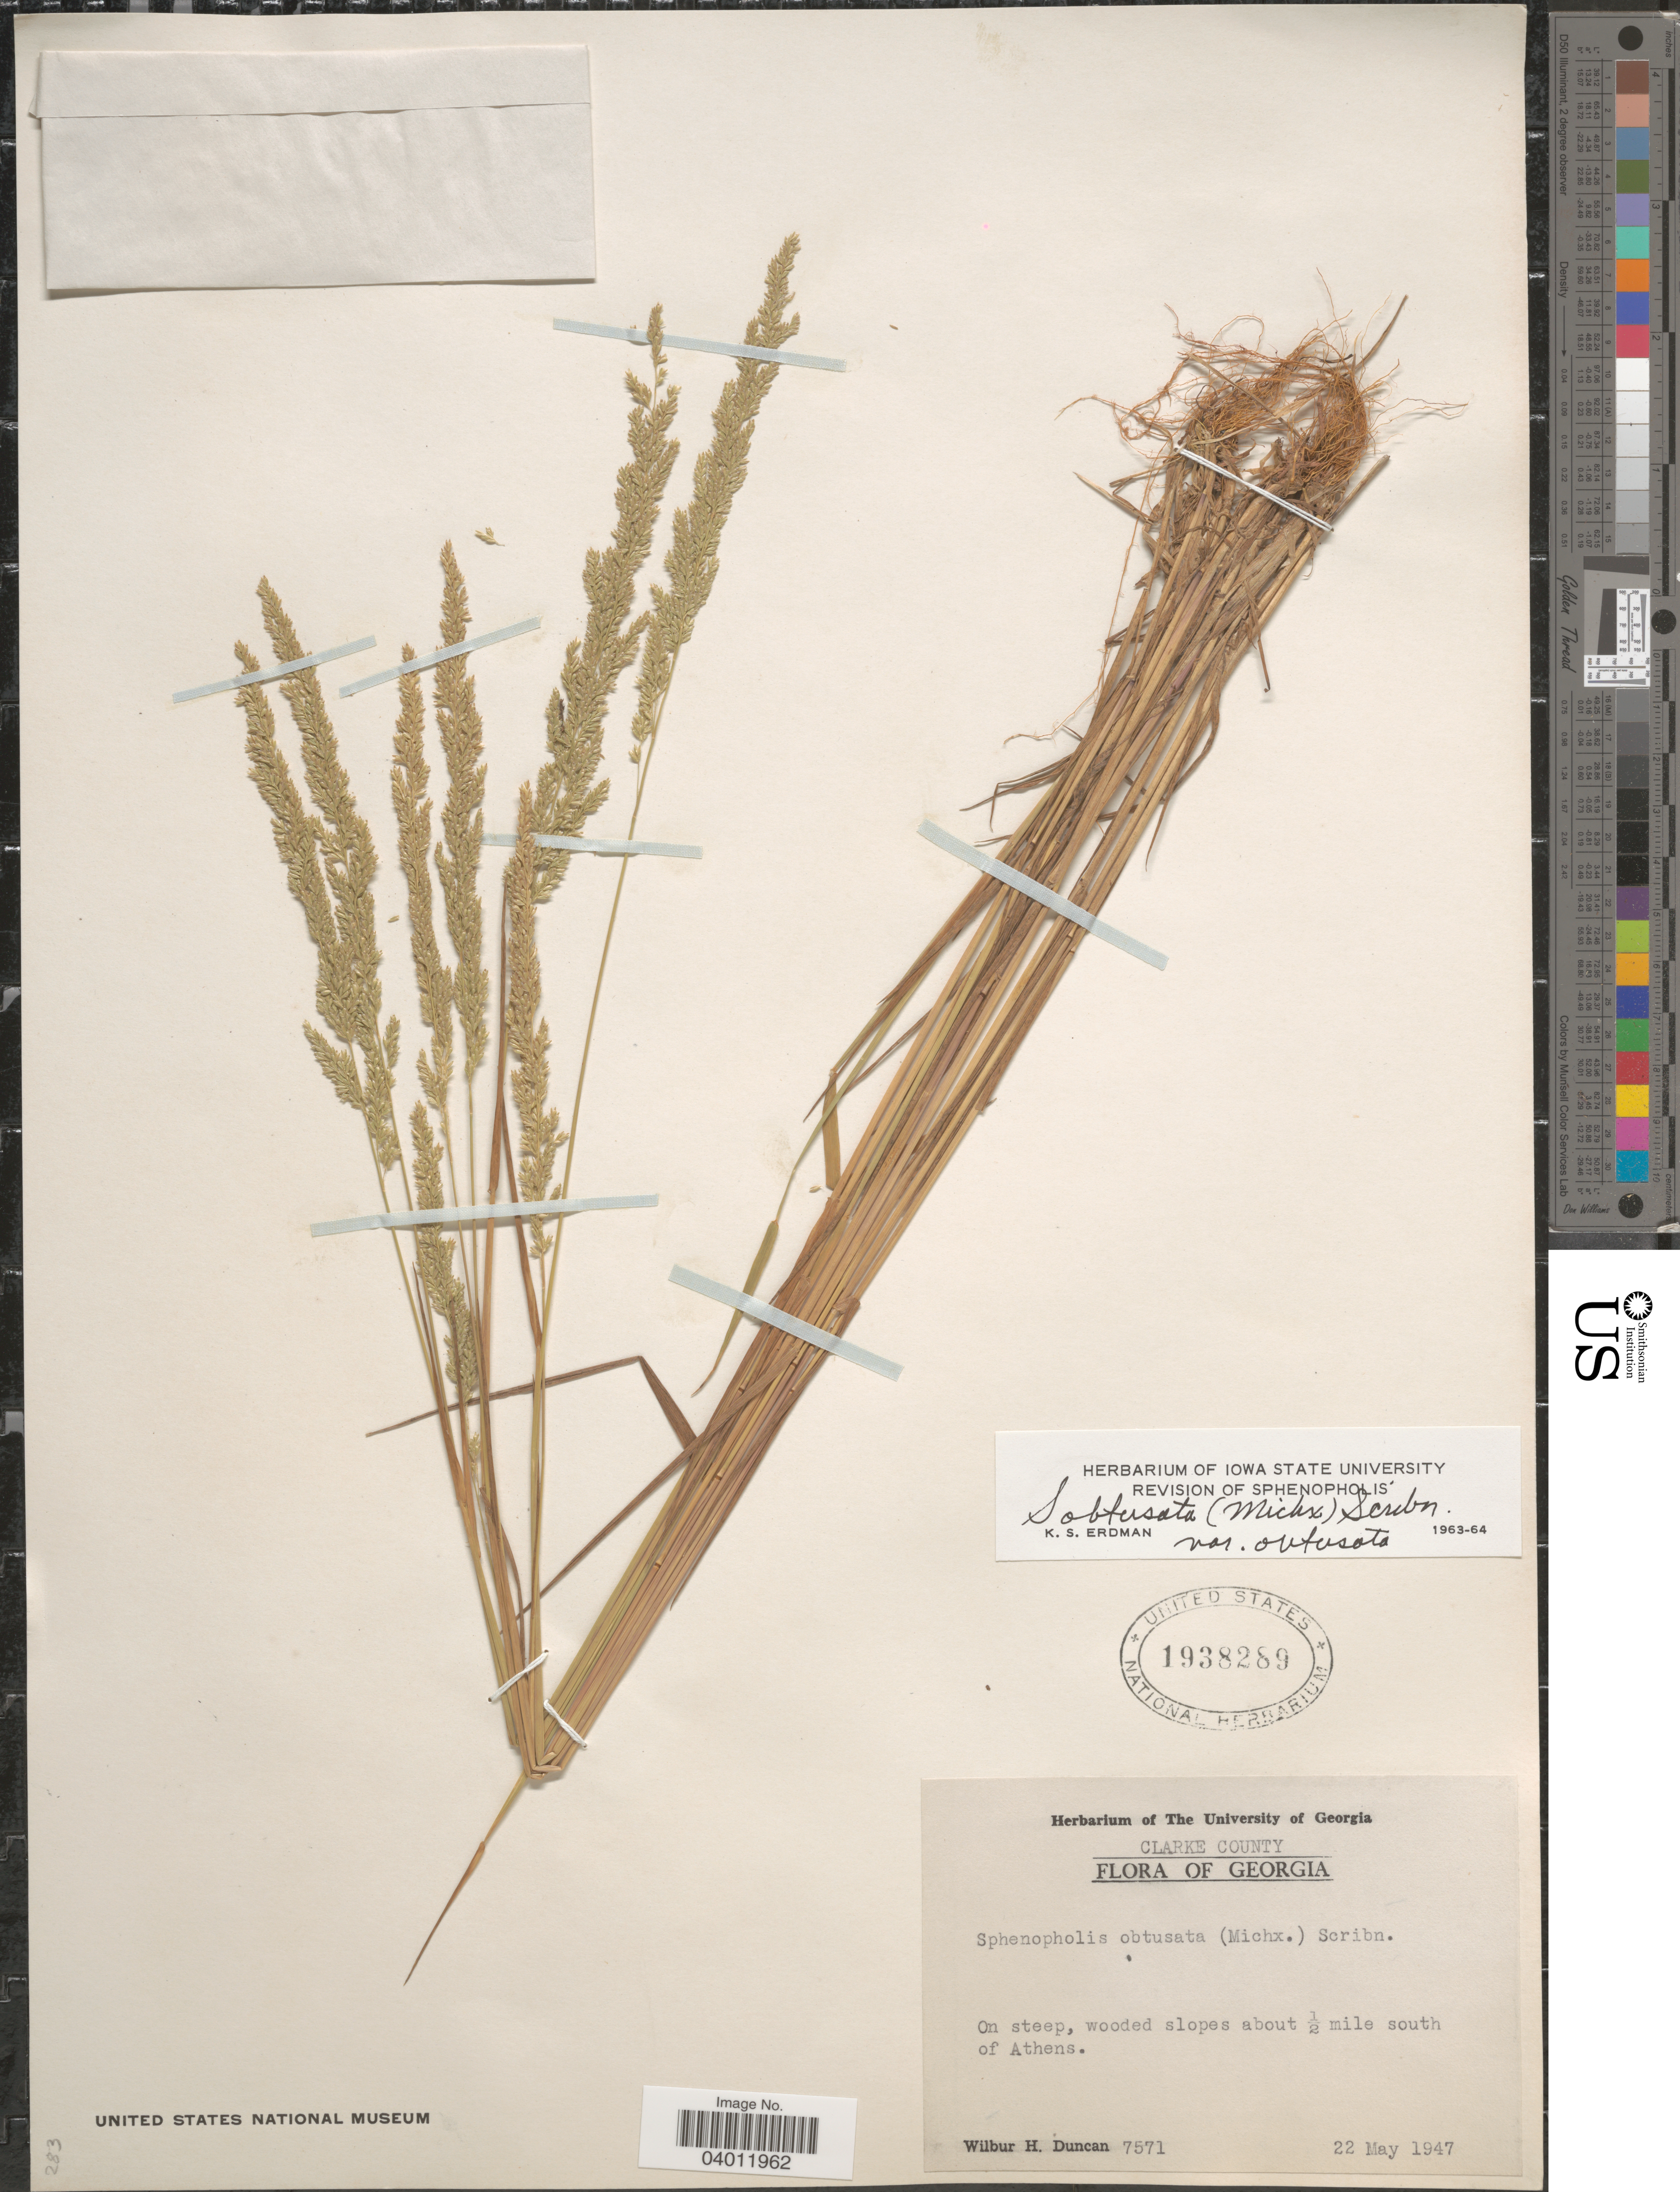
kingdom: Plantae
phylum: Tracheophyta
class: Liliopsida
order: Poales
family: Poaceae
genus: Sphenopholis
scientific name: Sphenopholis obtusata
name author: (Michx.) Scribn.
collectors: W. H. Duncan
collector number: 7571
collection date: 1947-05-22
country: United States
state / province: Georgia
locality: Clarke County. About ½ mile south of Athens.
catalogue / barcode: US 1938289